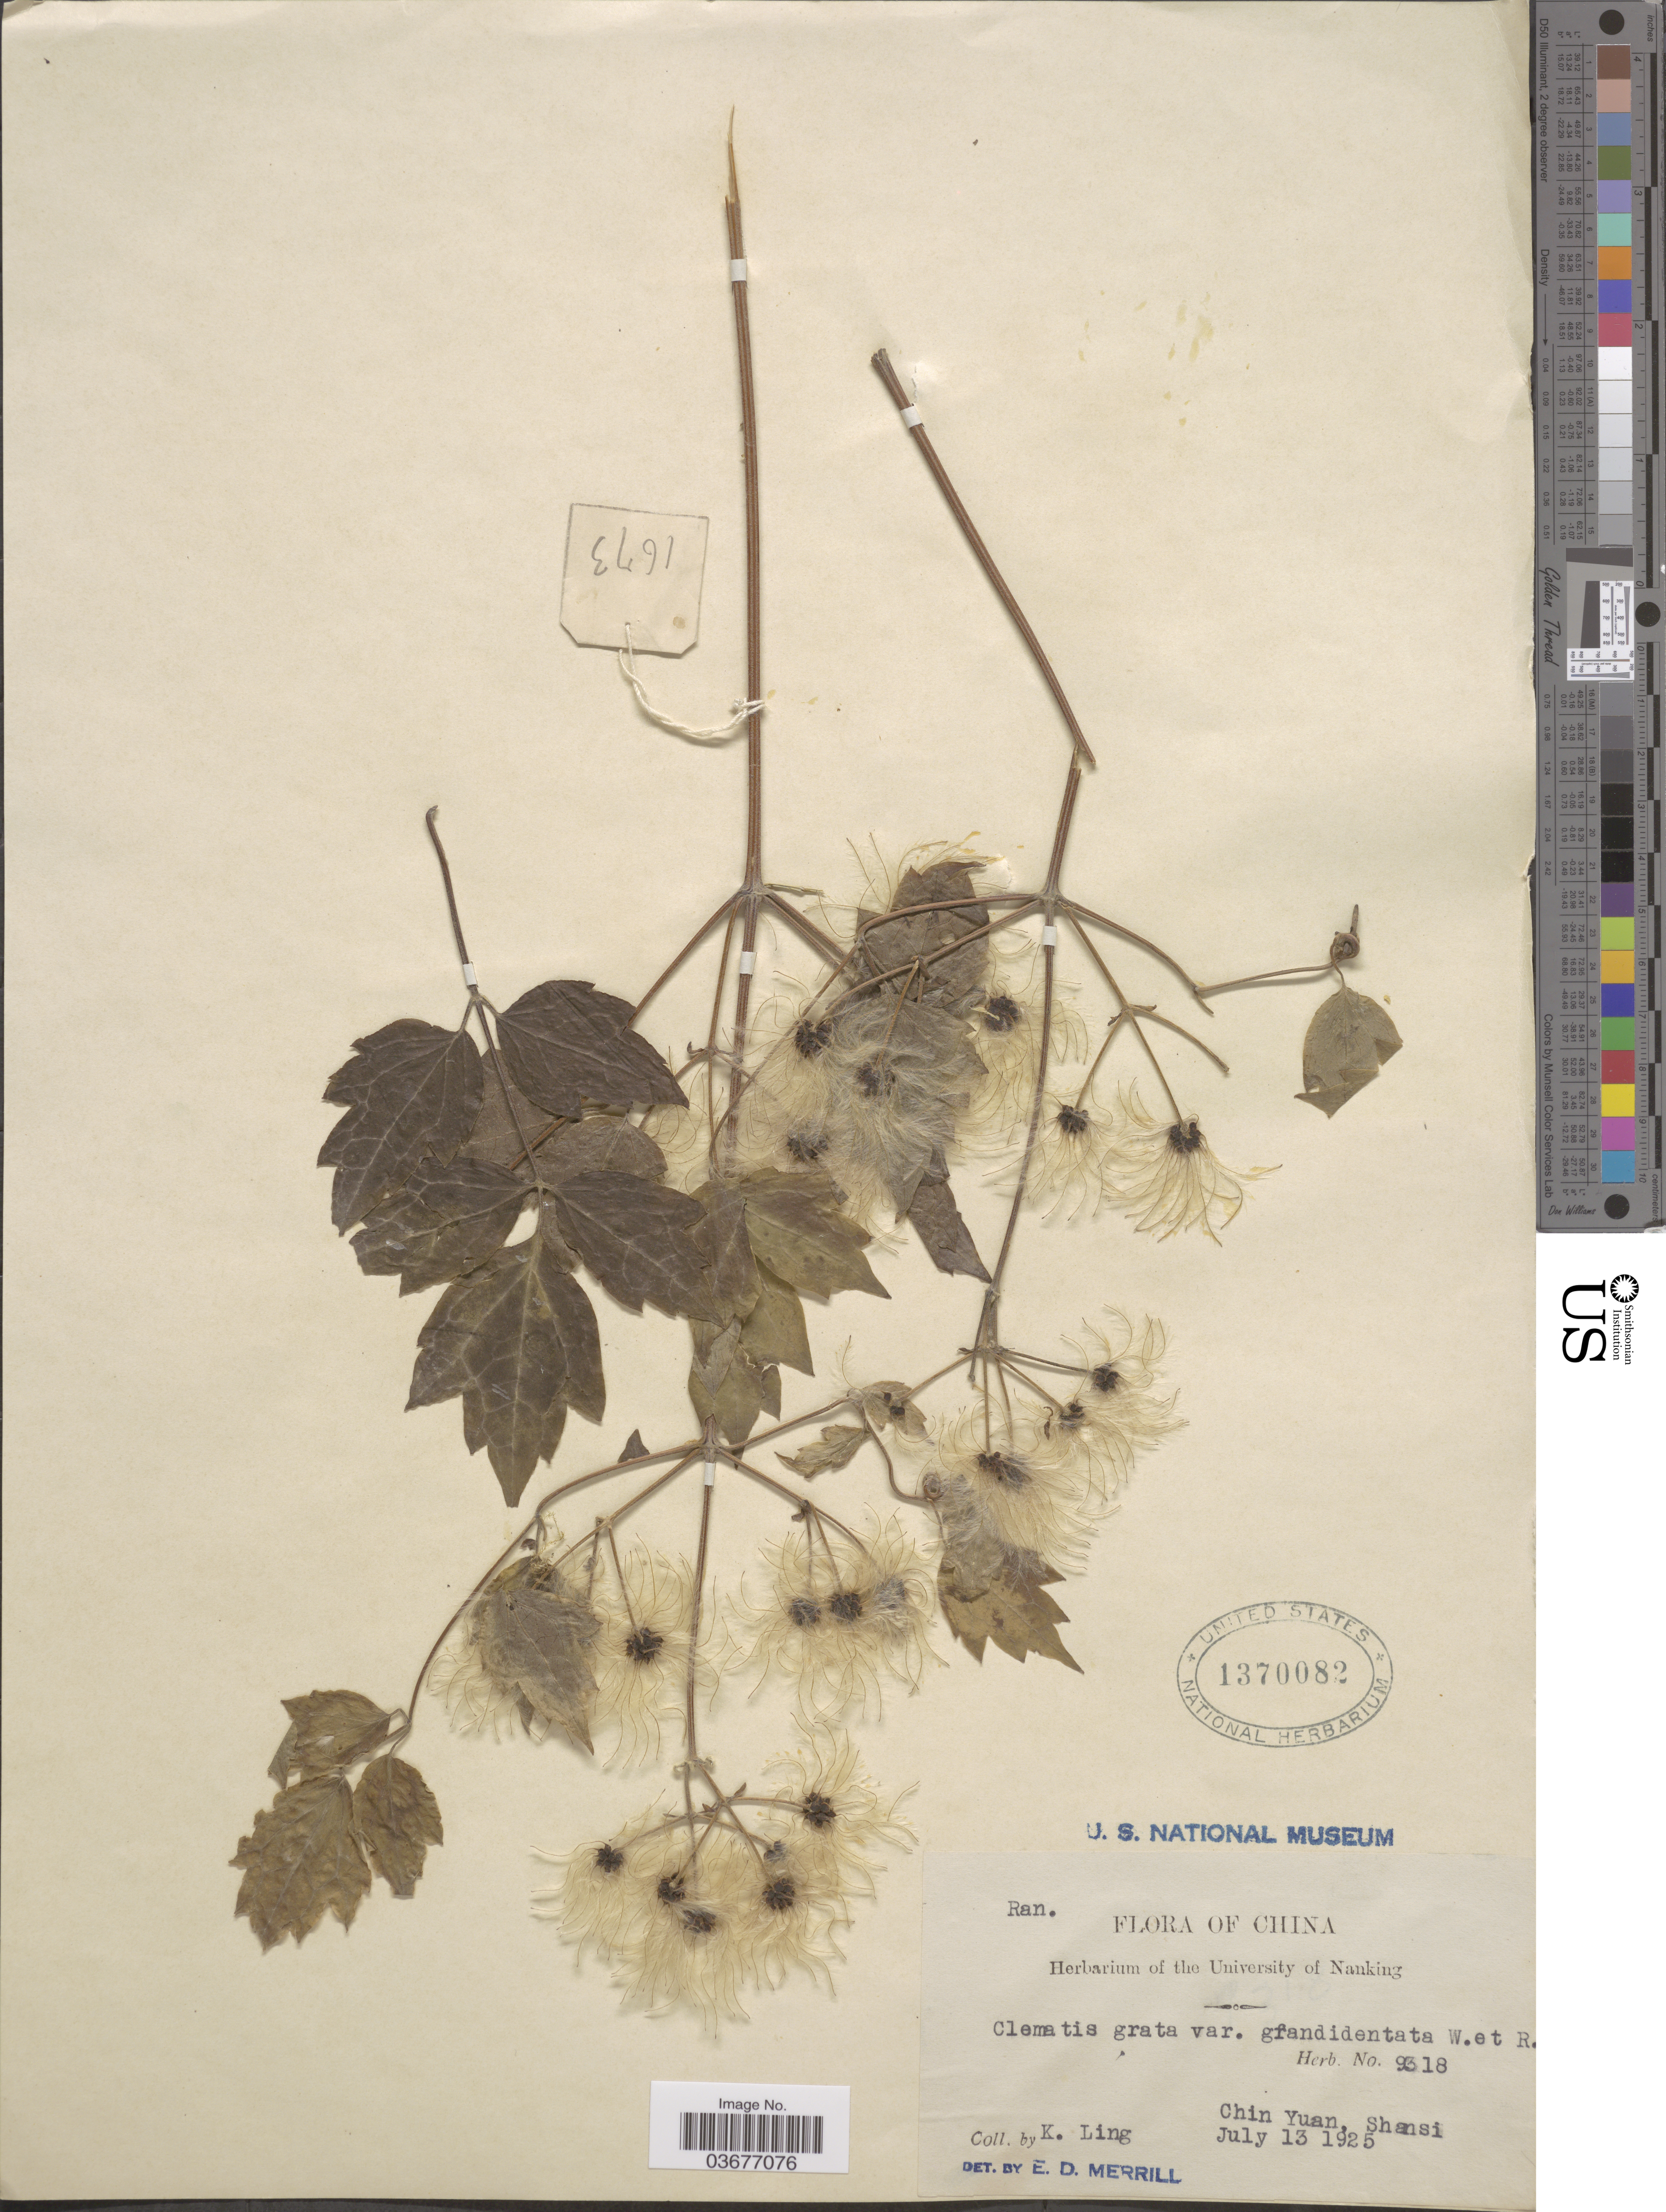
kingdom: Plantae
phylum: Tracheophyta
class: Magnoliopsida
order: Ranunculales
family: Ranunculaceae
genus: Clematis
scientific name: Clematis grata var. grandidentata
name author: Rehder & E.H. Wilson in Sarg.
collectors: K. Ling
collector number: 9318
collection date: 1925-07-13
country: China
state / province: Shanxi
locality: Chin Yuan.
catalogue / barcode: US 1370082